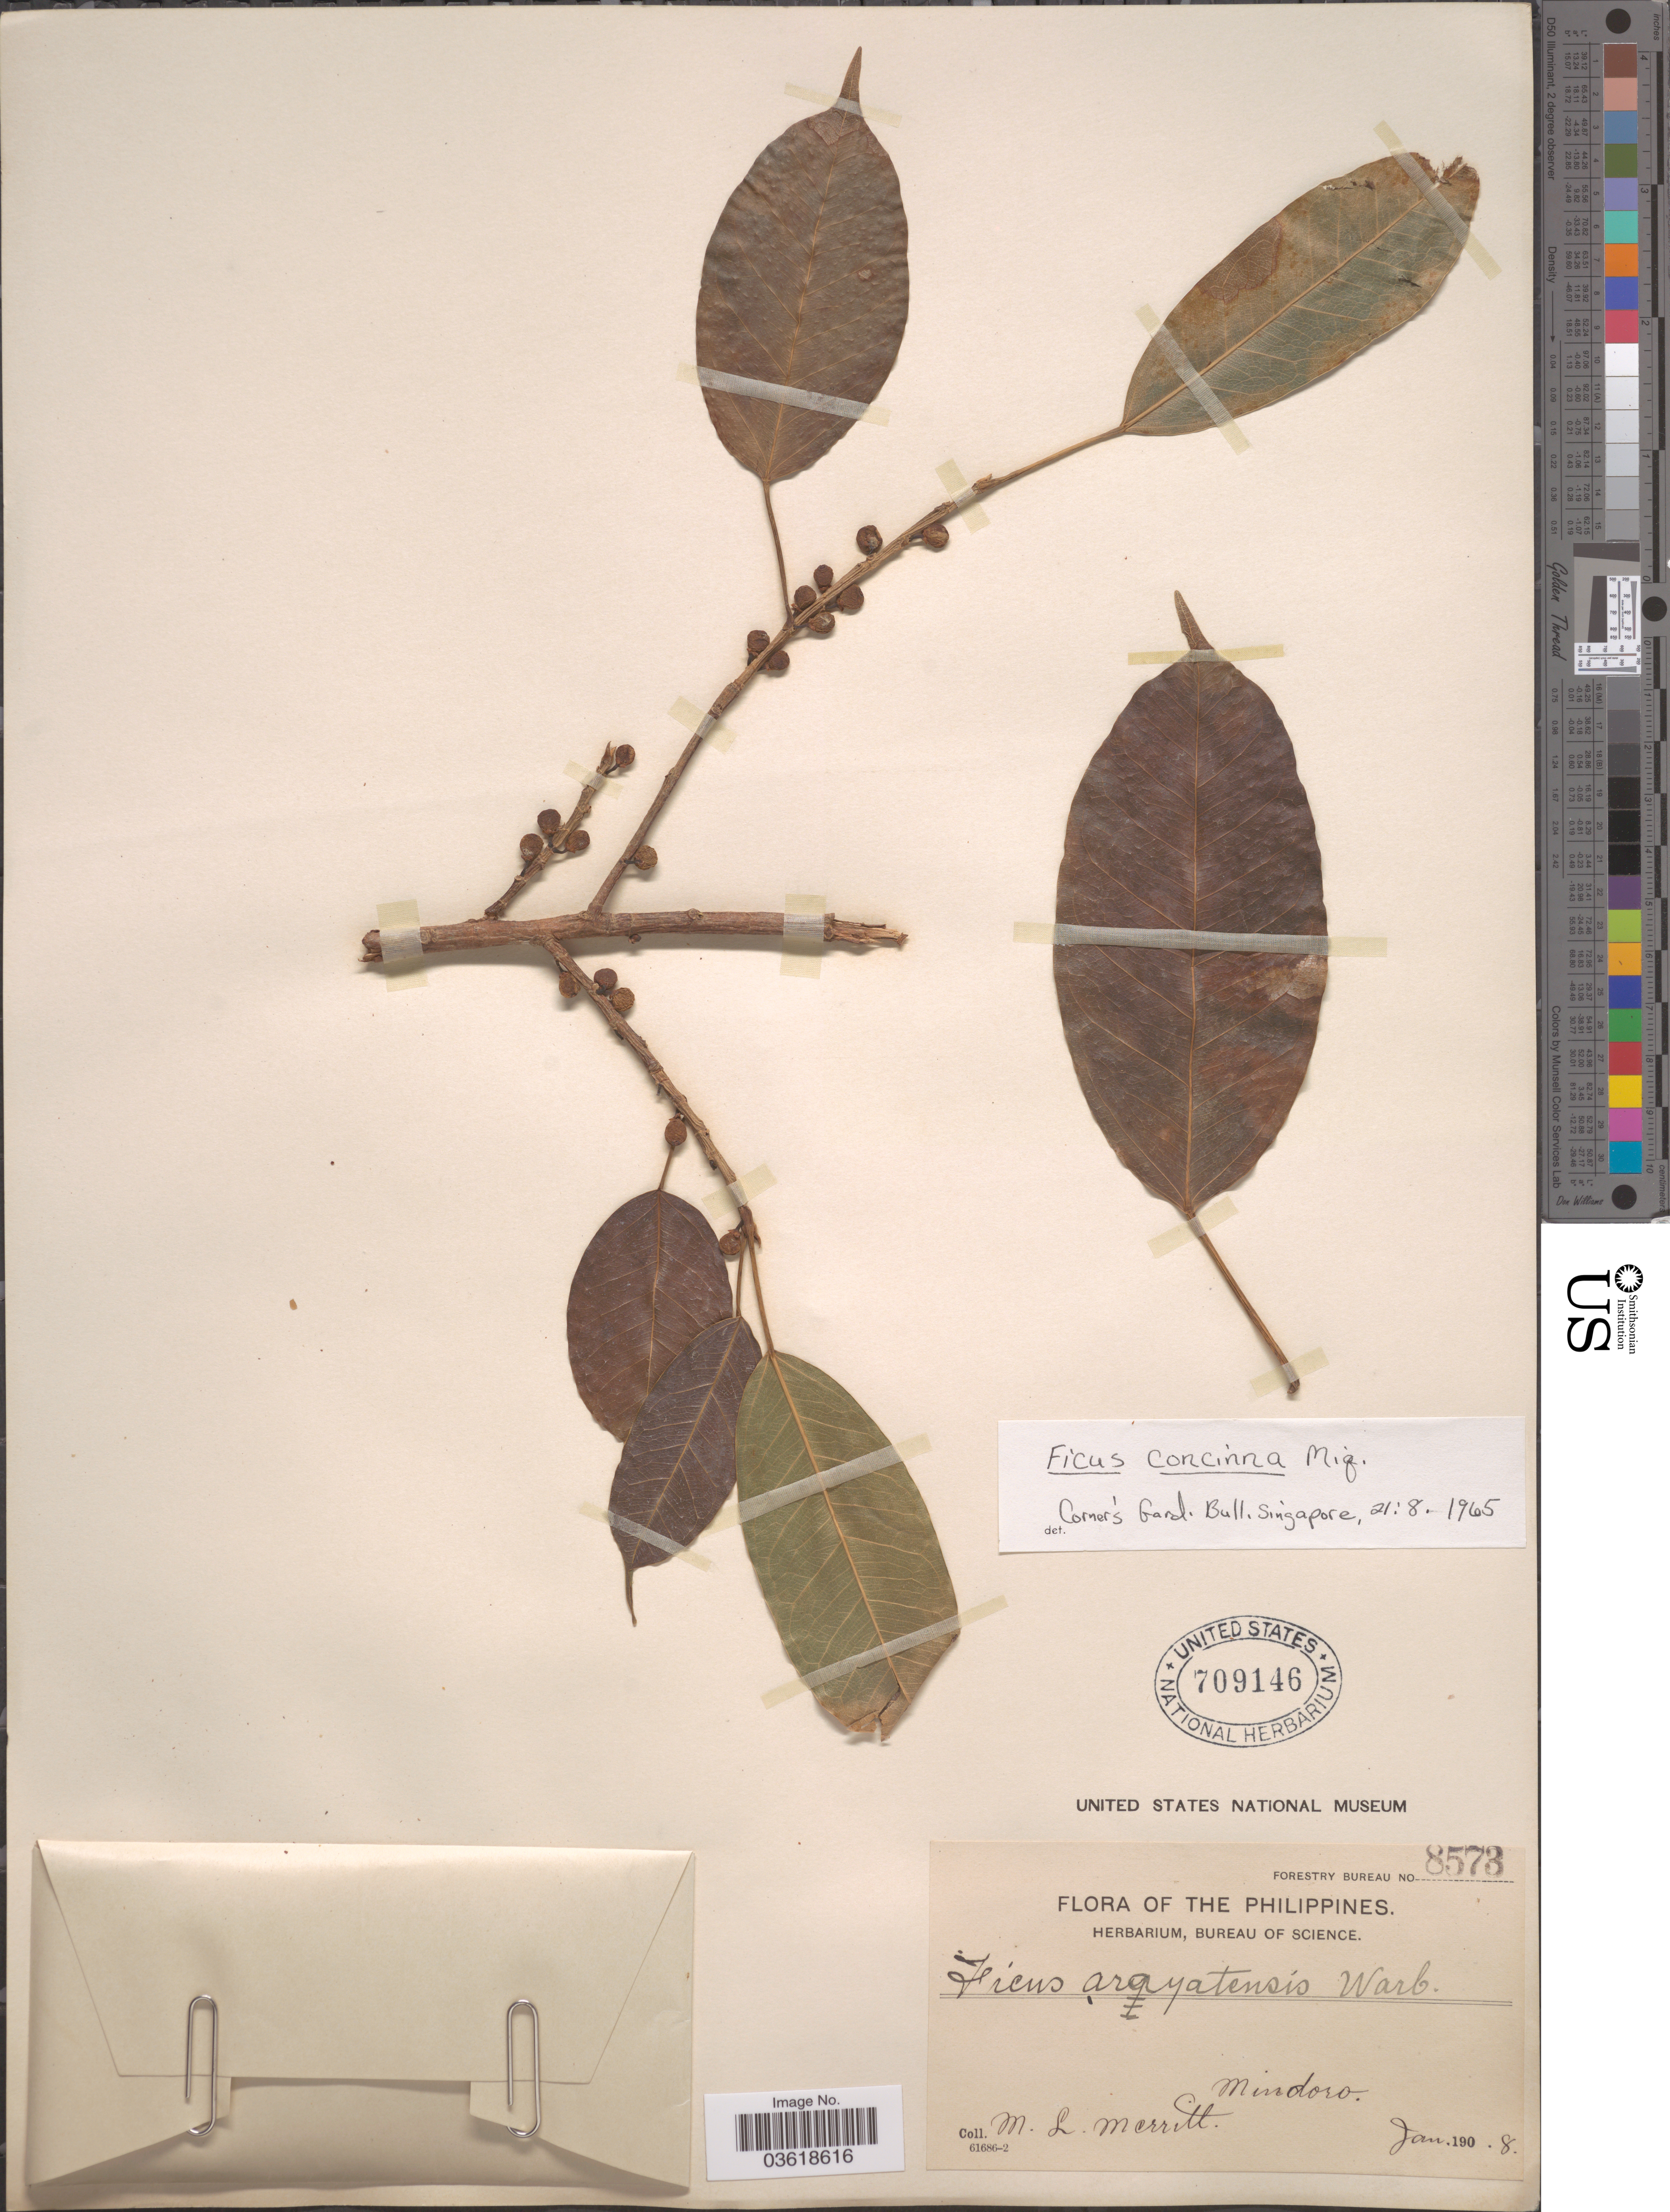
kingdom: Plantae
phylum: Tracheophyta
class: Magnoliopsida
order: Rosales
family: Moraceae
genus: Ficus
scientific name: Ficus concinna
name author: Miq.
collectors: M. L. Merritt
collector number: Forestry Bureau 8573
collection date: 1908-01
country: Philippines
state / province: Mimaropa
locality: Mindoro.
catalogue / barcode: US 709146